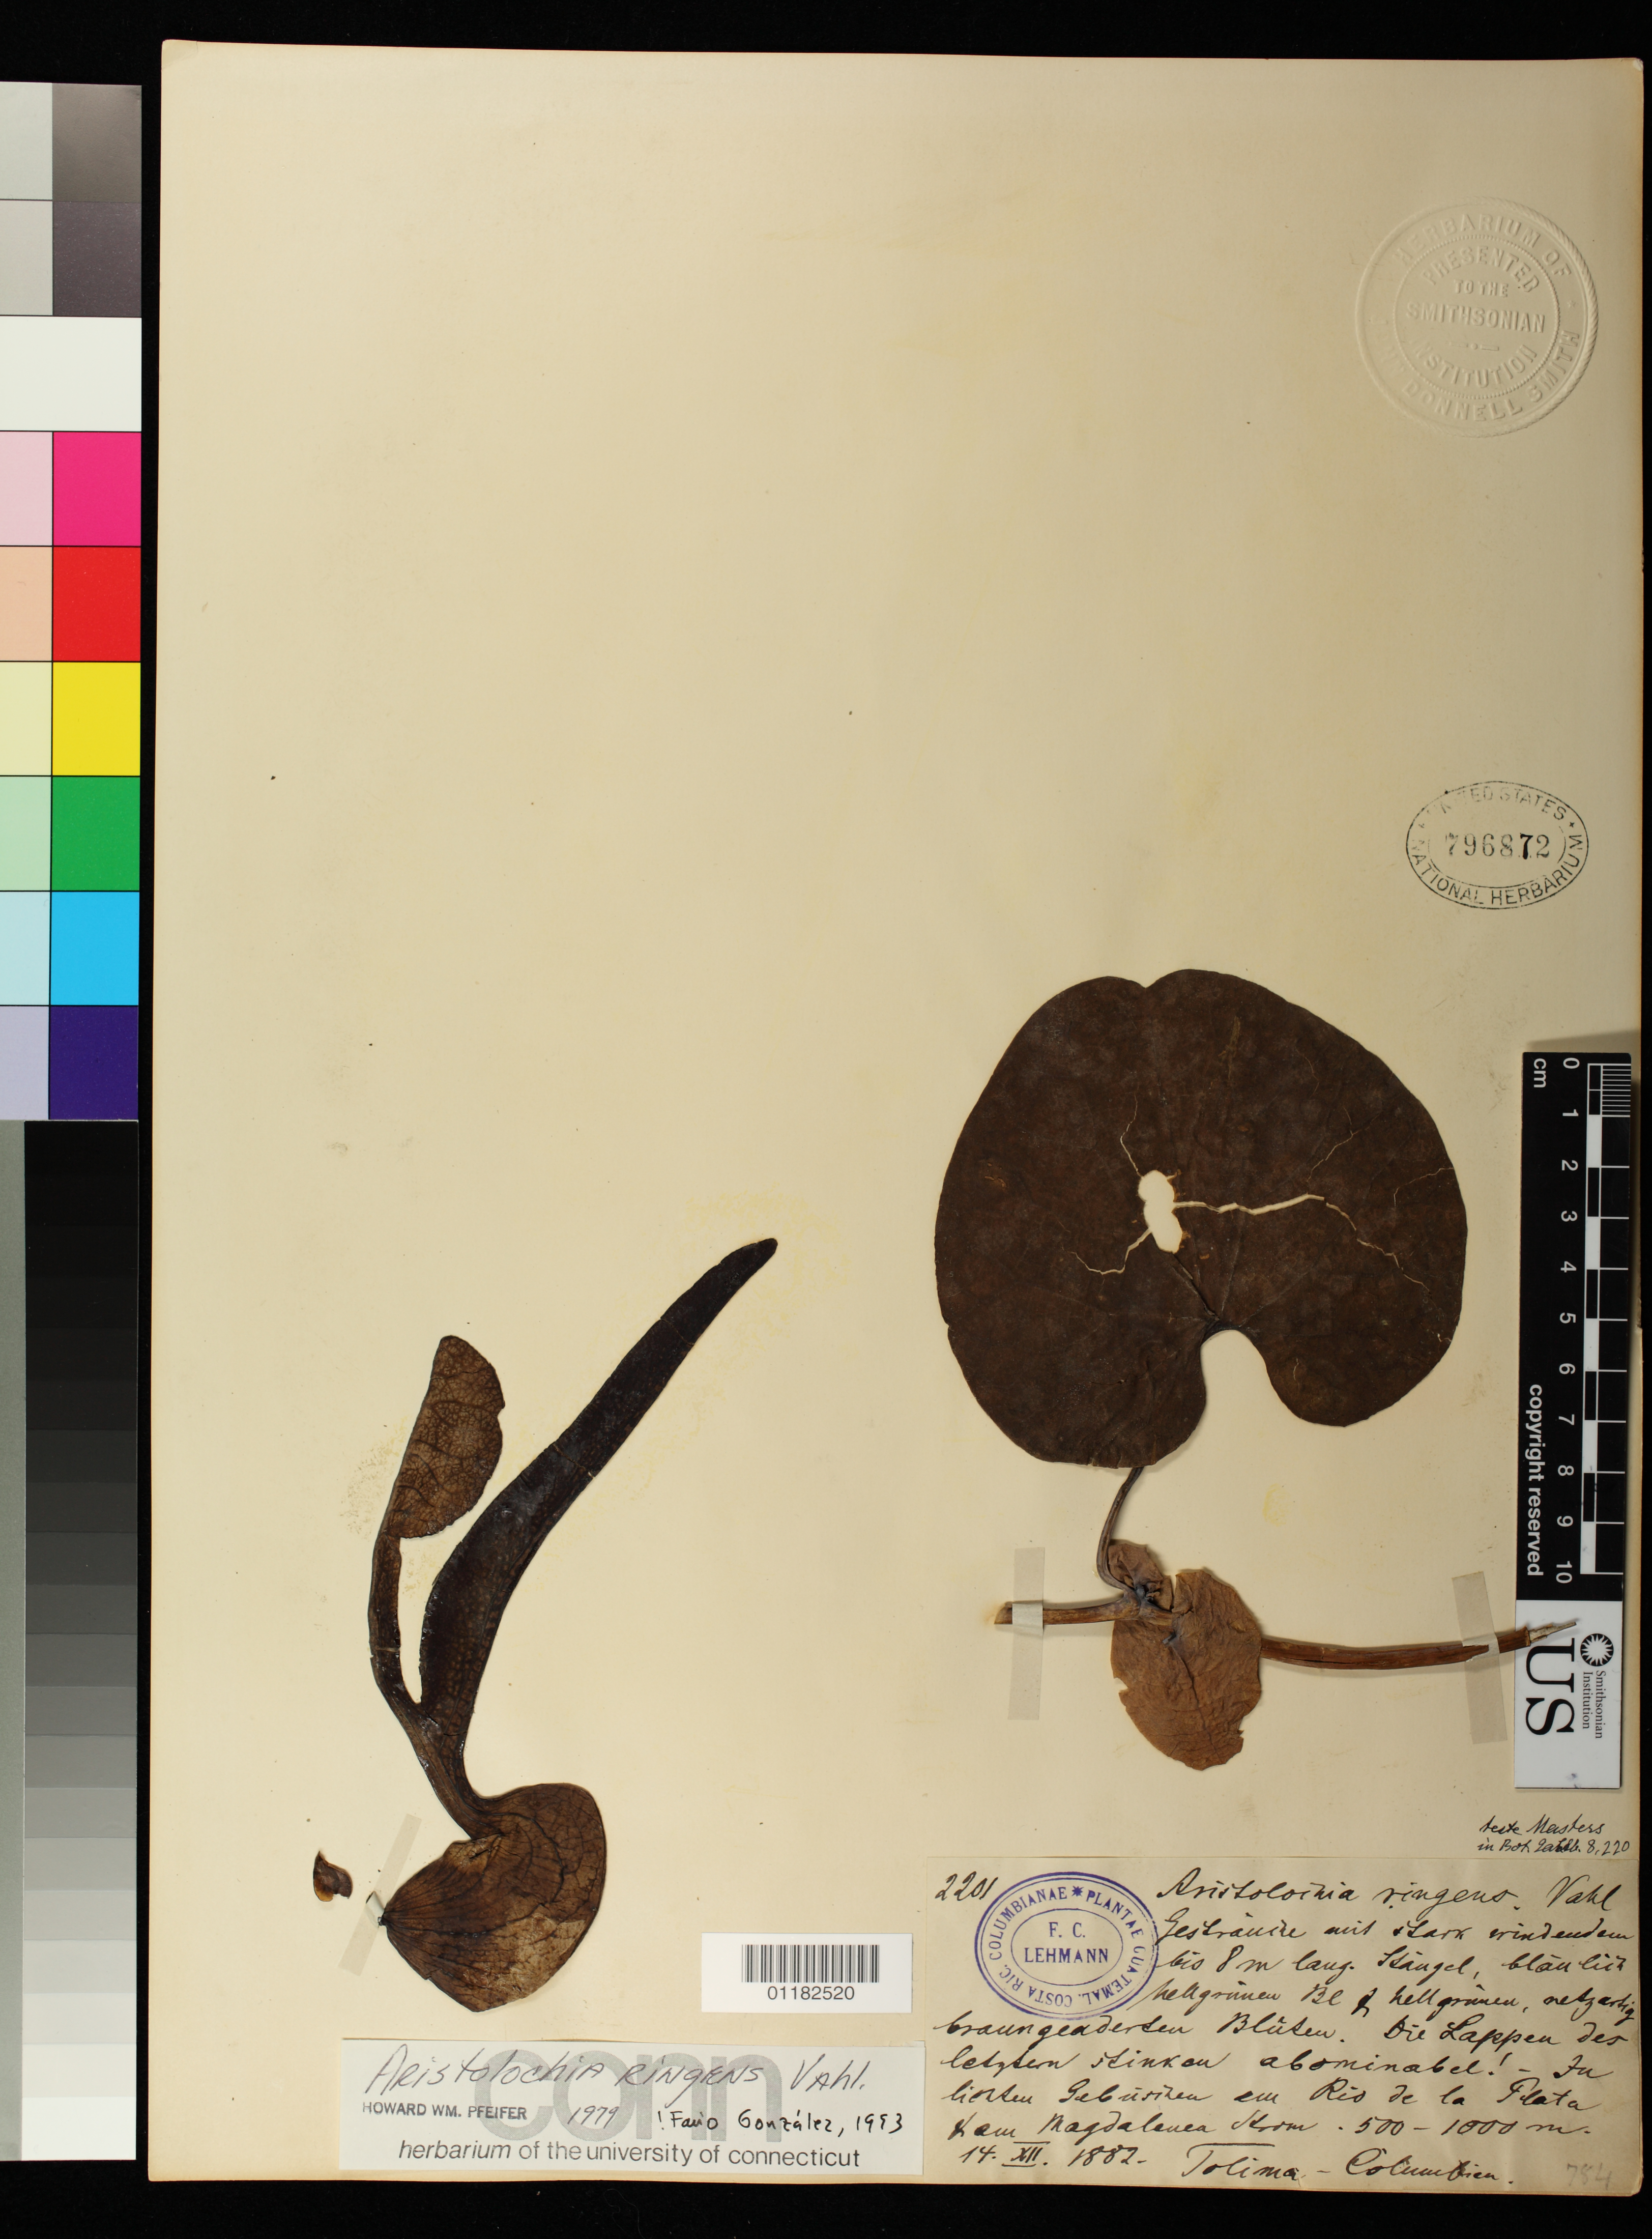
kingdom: Plantae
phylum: Tracheophyta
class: Magnoliopsida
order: Piperales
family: Aristolochiaceae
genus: Aristolochia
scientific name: Aristolochia ringens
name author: Vahl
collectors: F. C. Lehmann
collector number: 2201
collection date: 1882-12-14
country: Colombia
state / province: Tolima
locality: Rio de la Plata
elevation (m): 500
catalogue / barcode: US 796872